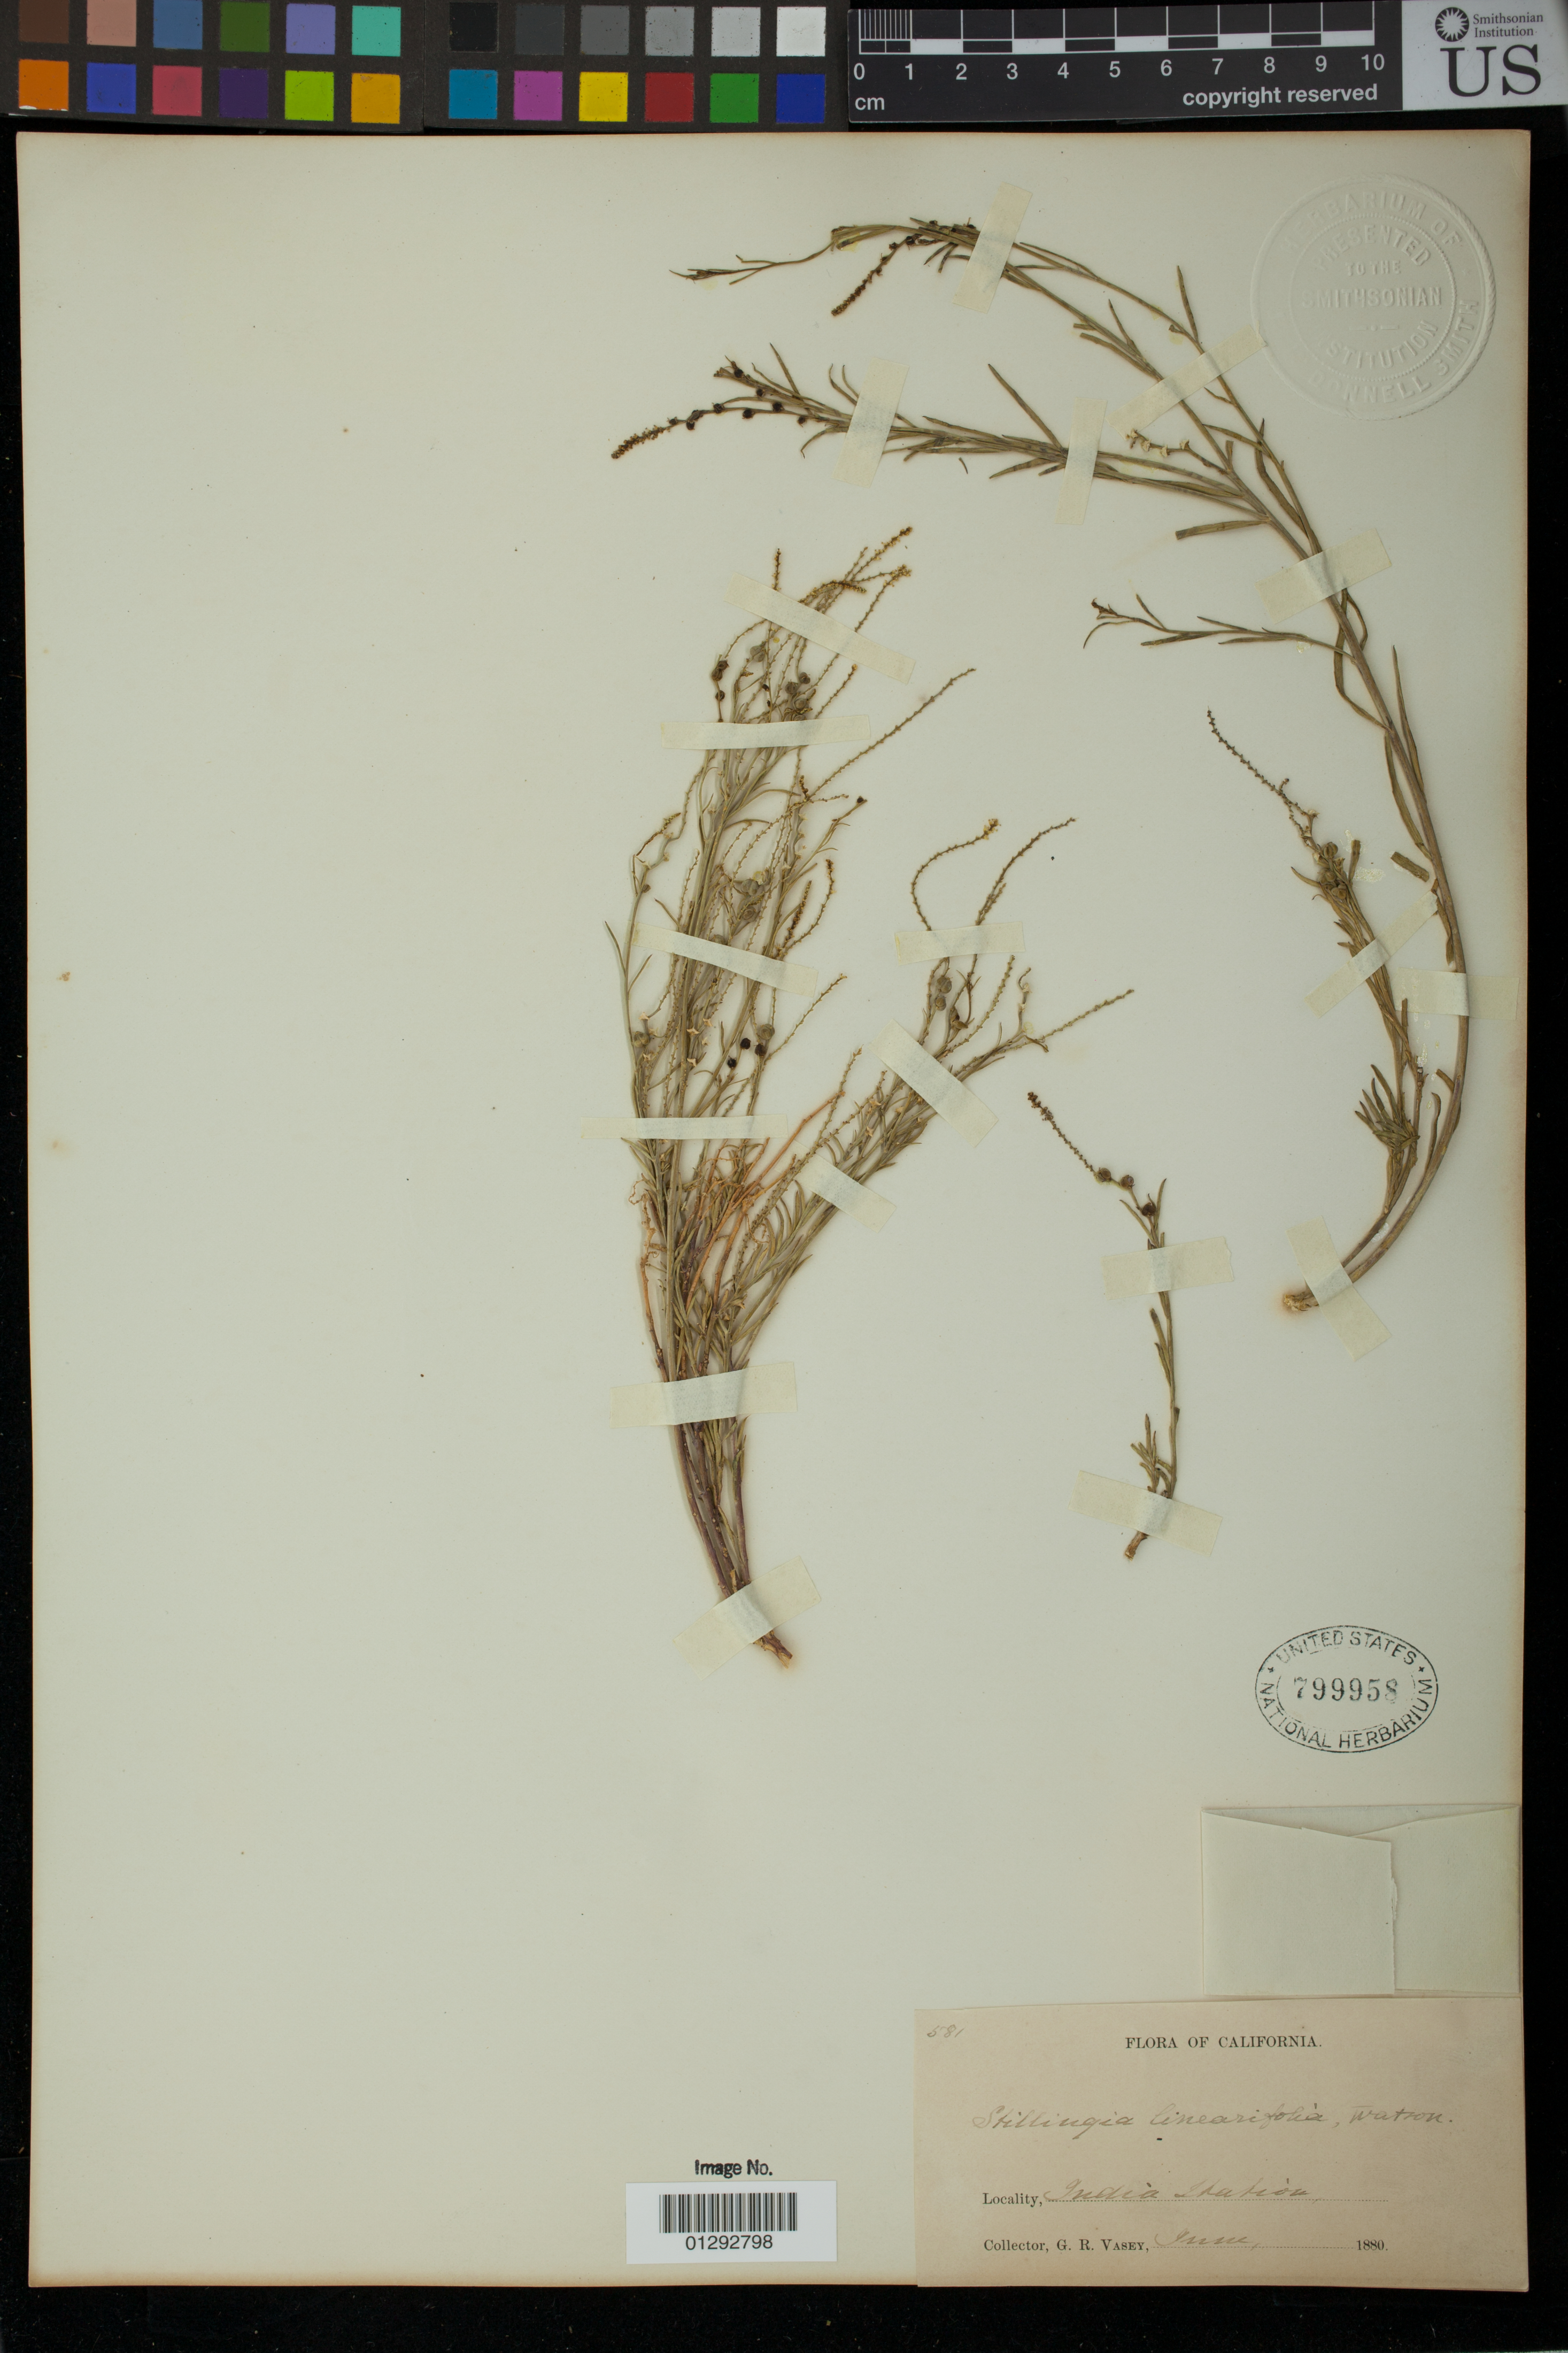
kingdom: Plantae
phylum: Tracheophyta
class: Magnoliopsida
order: Malpighiales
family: Euphorbiaceae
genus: Stillingia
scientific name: Stillingia linearifolia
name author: S. Watson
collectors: G. R. Vasey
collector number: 581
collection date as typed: Jun 1880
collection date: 1880-06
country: United States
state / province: California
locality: India station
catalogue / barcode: US 799958